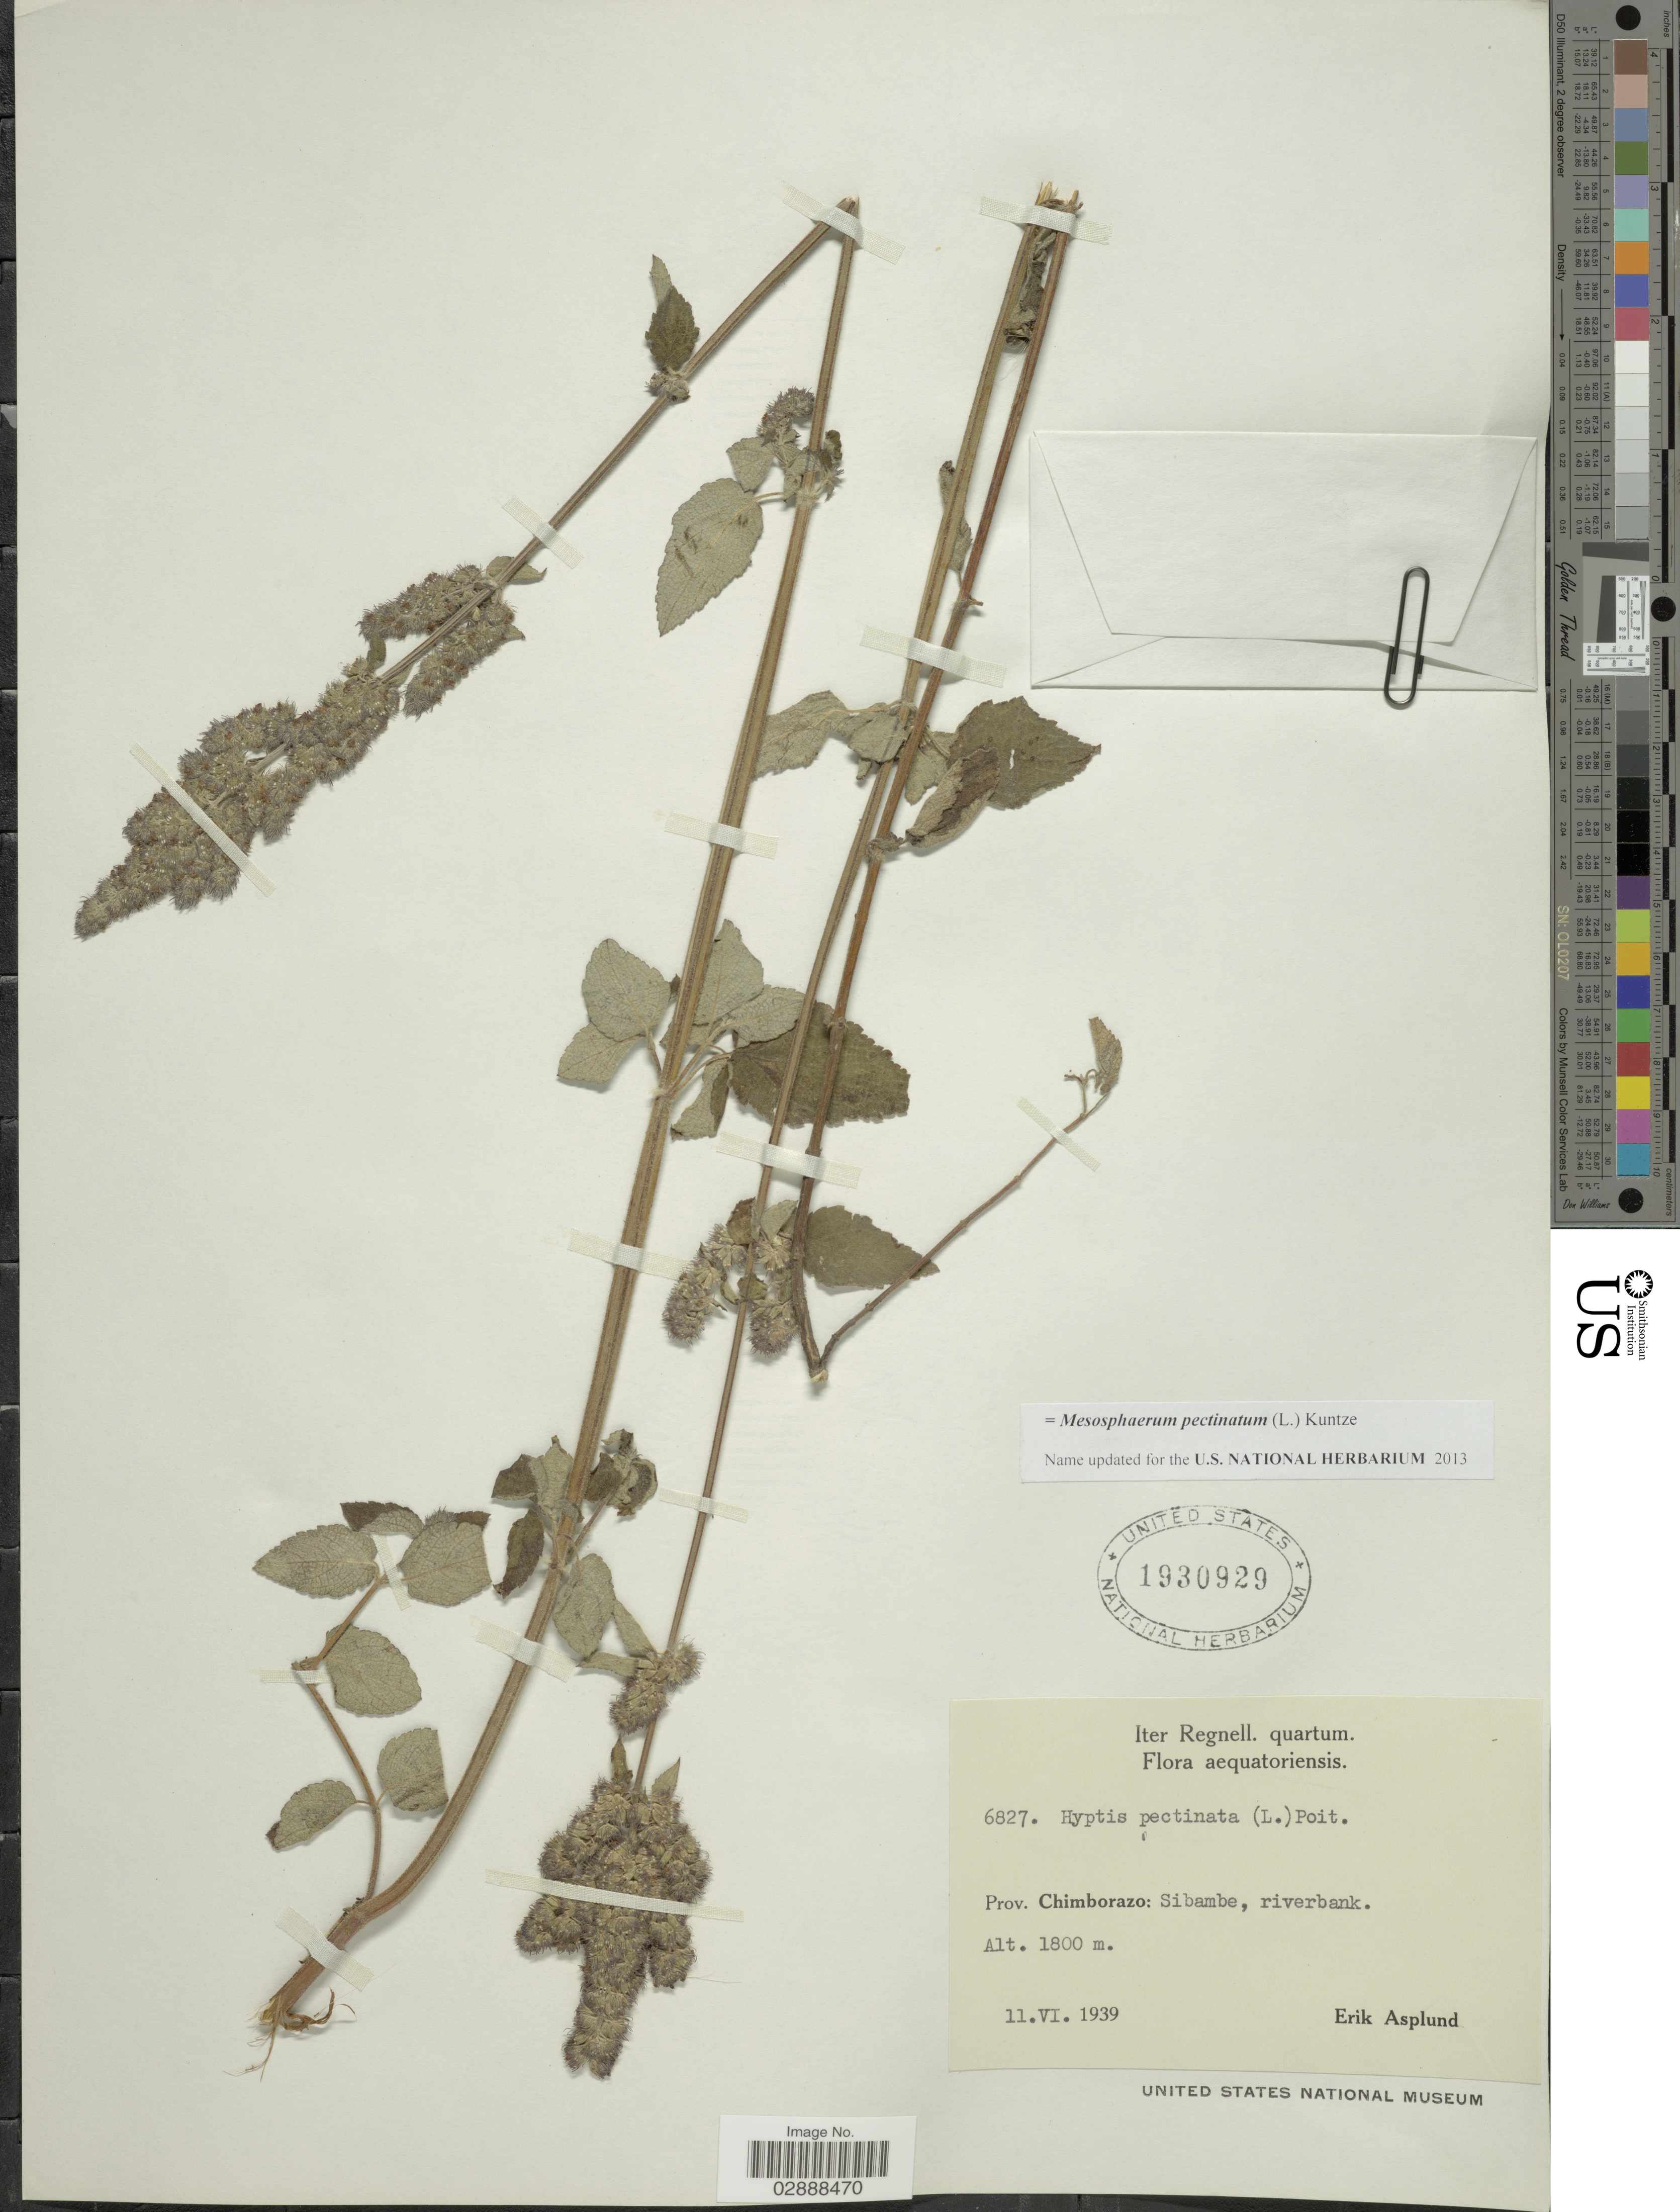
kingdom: Plantae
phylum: Tracheophyta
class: Magnoliopsida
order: Lamiales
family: Lamiaceae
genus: Mesosphaerum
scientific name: Mesosphaerum pectinatum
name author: (L.) Kuntze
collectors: E. Asplund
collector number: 6827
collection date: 1939-06-11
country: Ecuador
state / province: Chimborazo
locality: Sibambe, riverbank.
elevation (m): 1800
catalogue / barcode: US 1930929